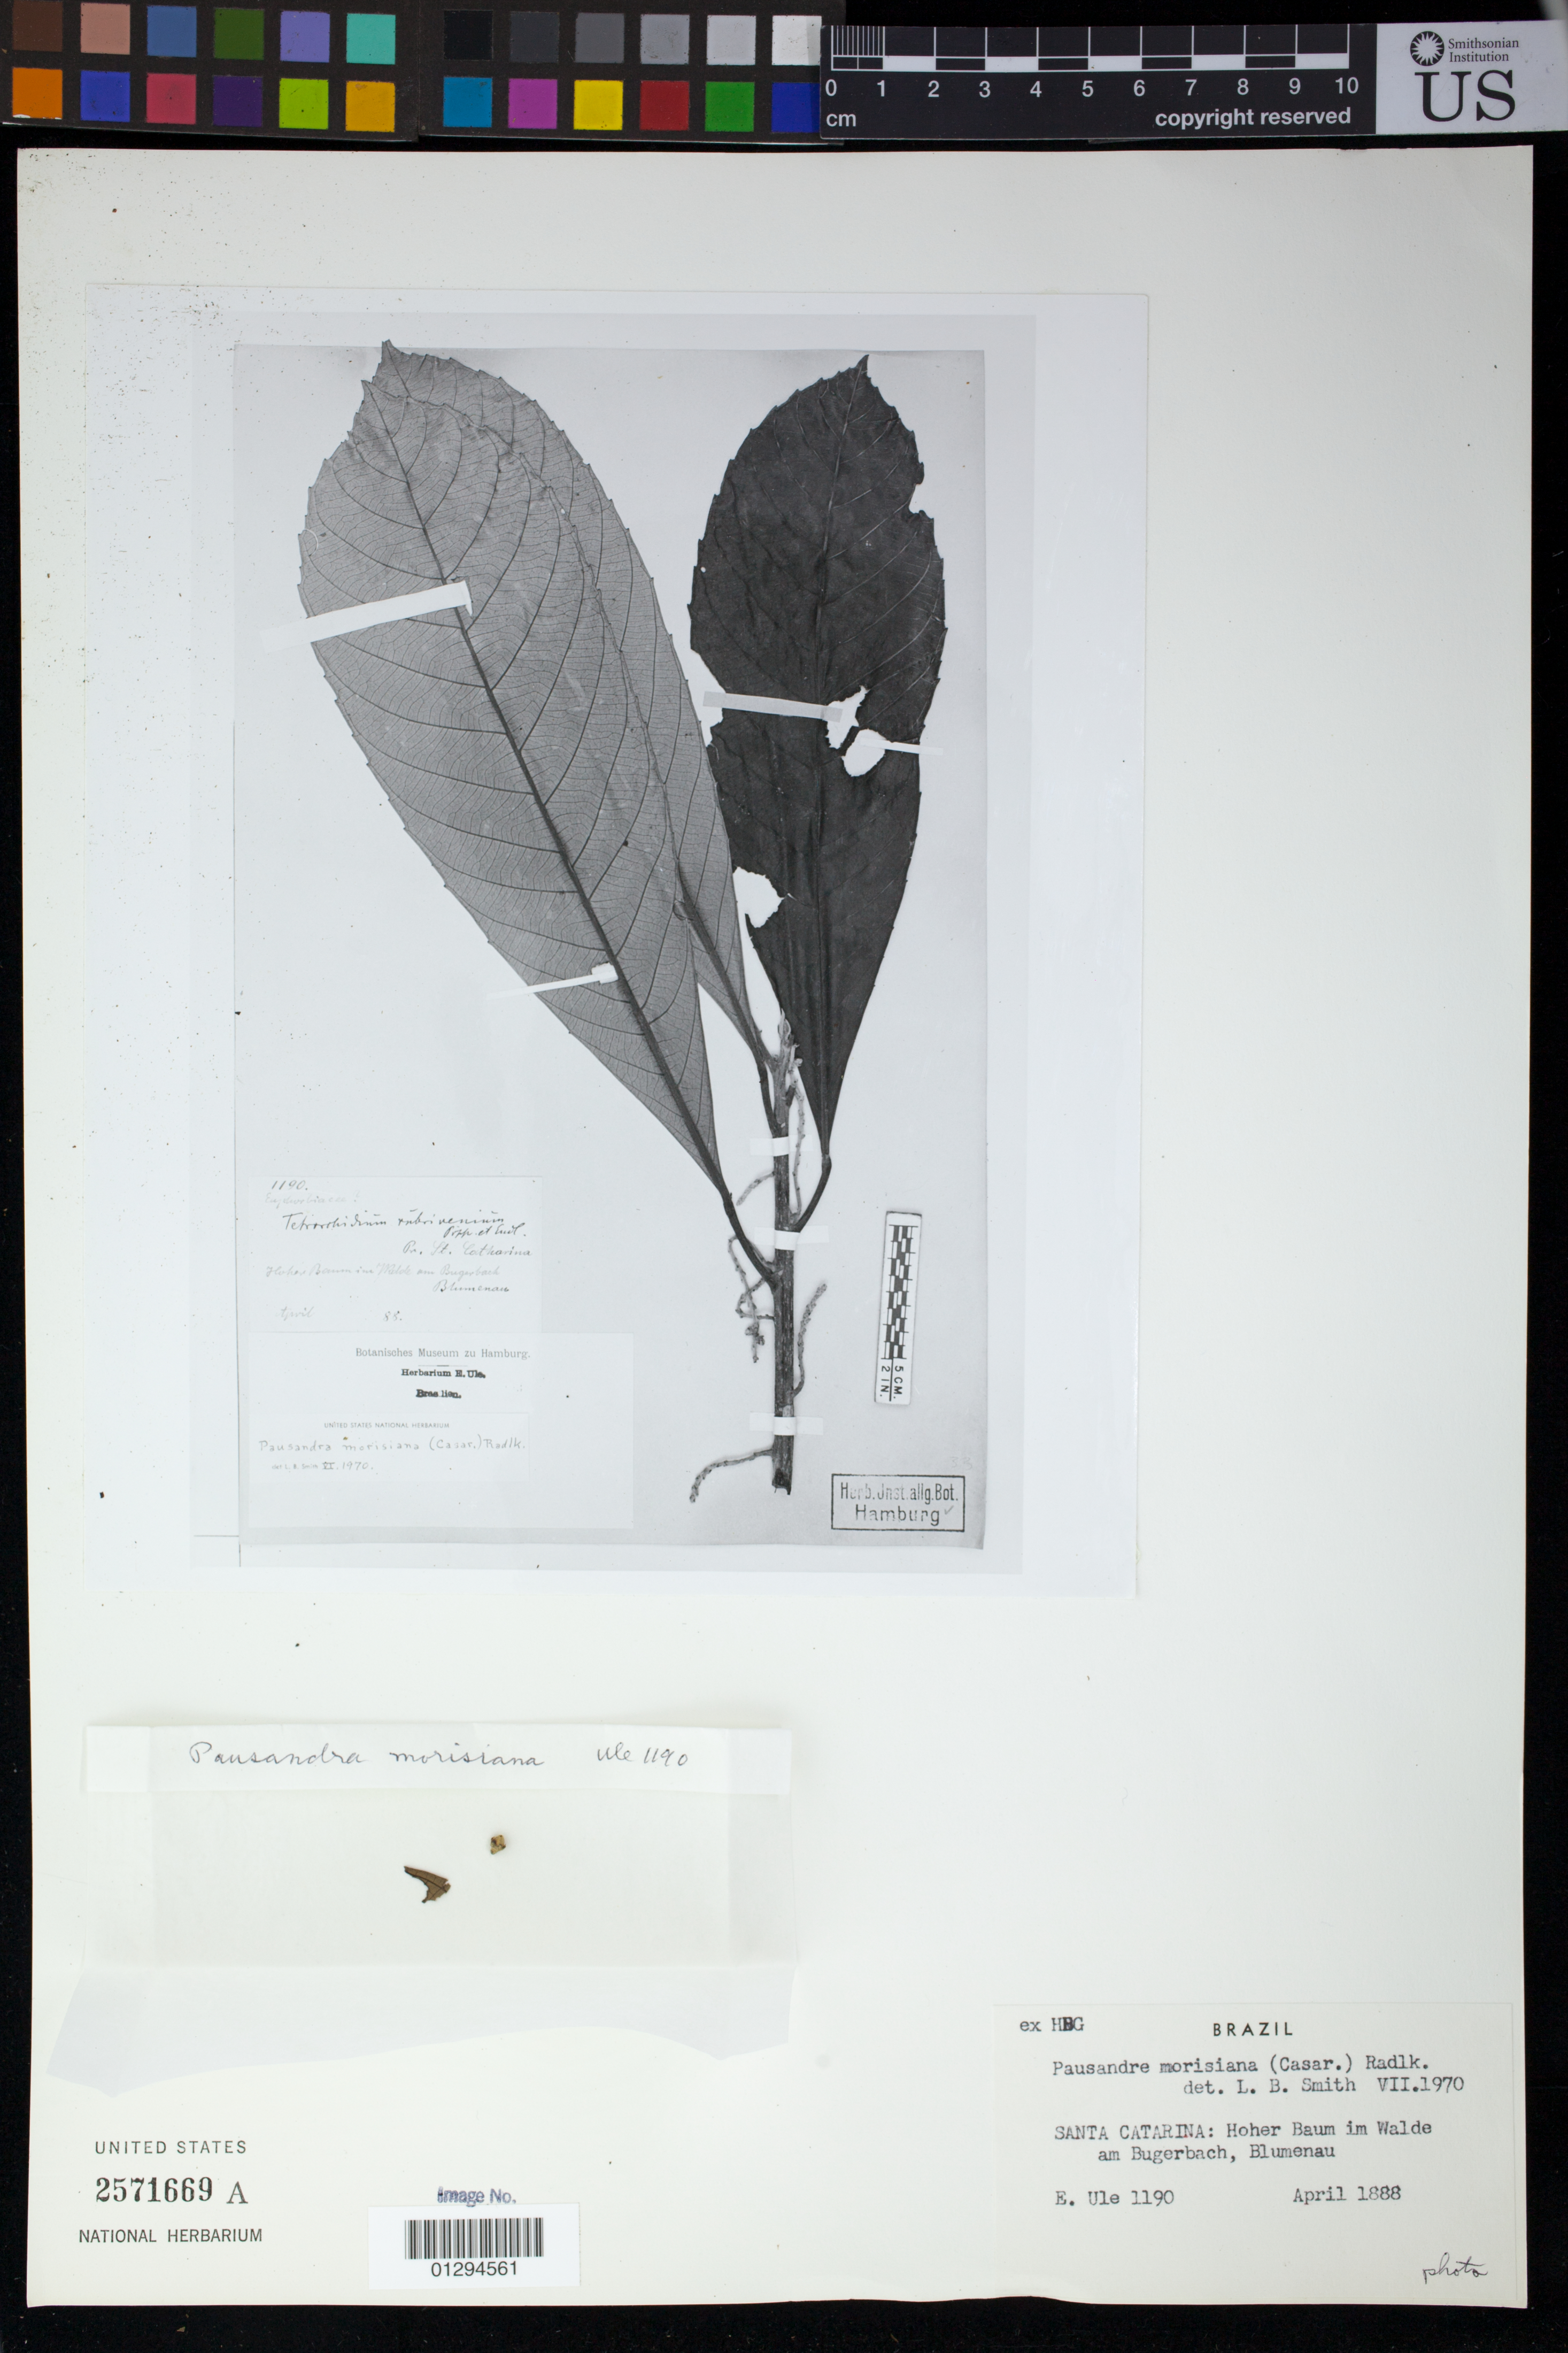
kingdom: Plantae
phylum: Tracheophyta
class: Magnoliopsida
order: Malpighiales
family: Euphorbiaceae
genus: Pausandra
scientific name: Pausandra morisiana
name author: (Casar.) Radlk.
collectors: E. Ule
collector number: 1190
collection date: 1888-04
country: Brazil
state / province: Santa Catarina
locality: Hoher Baum im Walde am Bugerbach, Blumenau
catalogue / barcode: US 2571669A